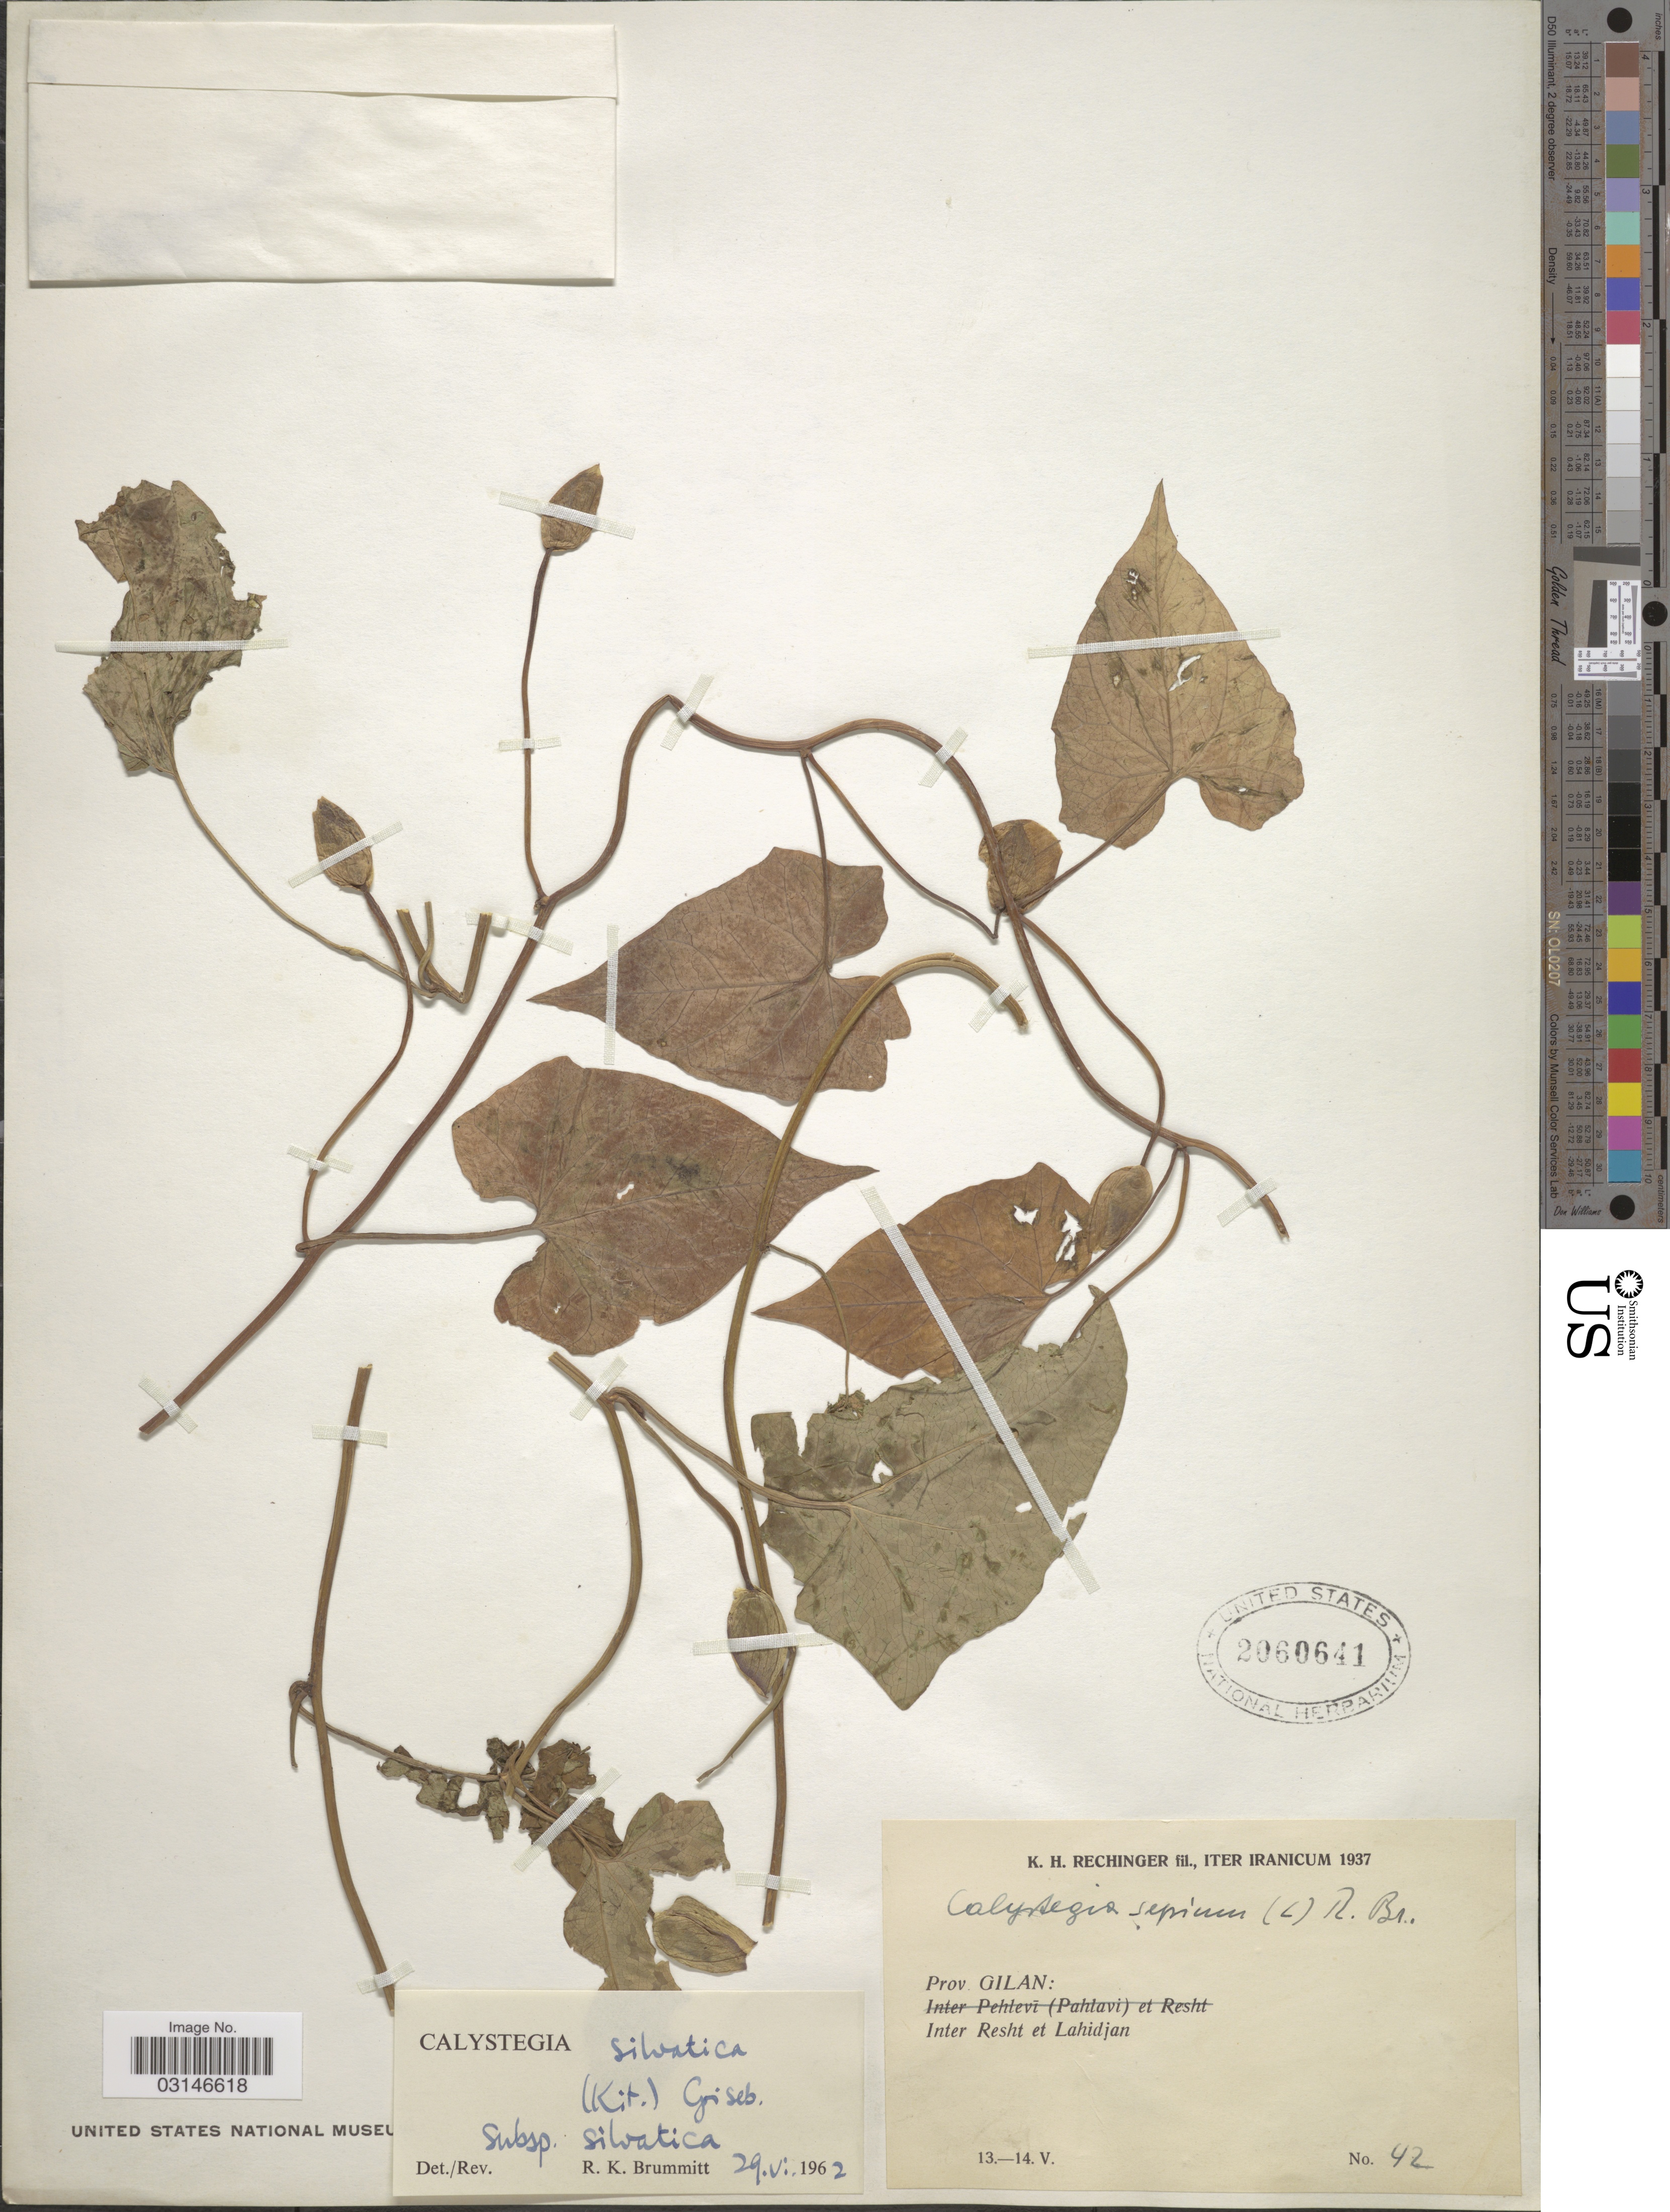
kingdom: Plantae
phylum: Tracheophyta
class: Magnoliopsida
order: Solanales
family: Convolvulaceae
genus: Calystegia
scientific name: Calystegia silvatica subsp. silvatica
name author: (Kit.) Griseb.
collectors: K. H. Rechinger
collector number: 42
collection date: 1937-05-13/1937-05-14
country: Iran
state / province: Gilan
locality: Inter Resht et Lahidjan.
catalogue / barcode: US 2060641